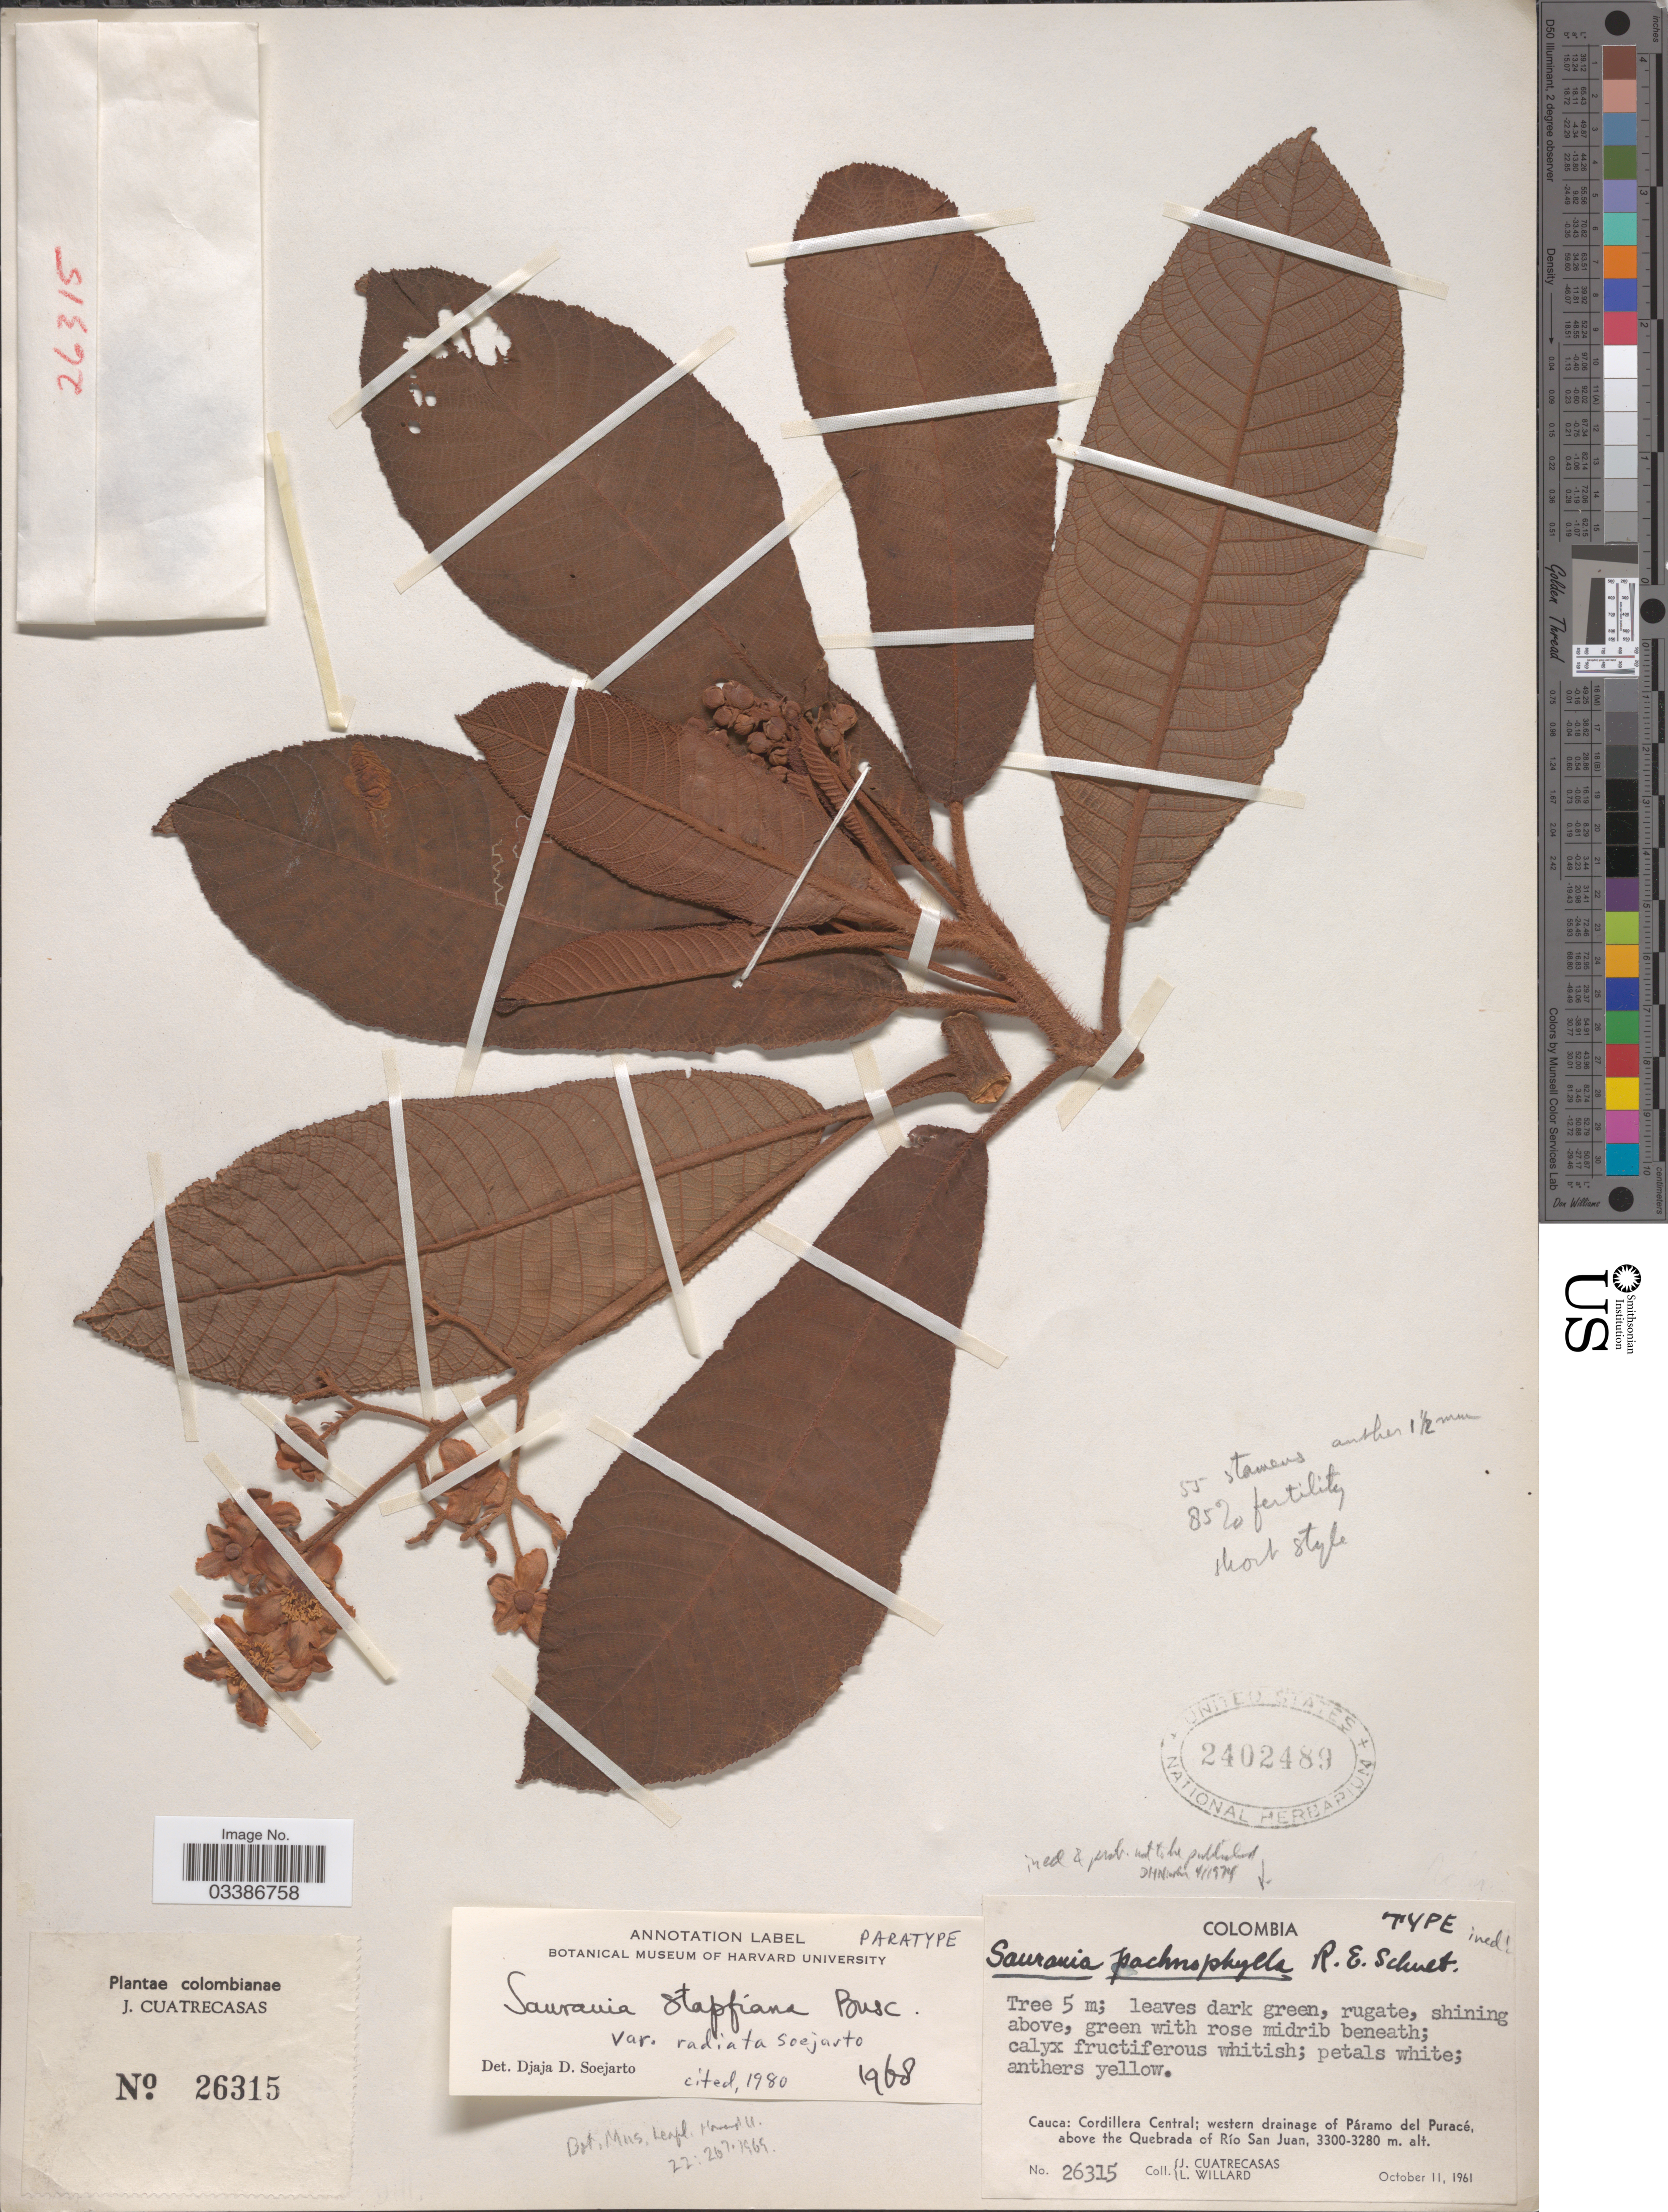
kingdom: Plantae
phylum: Tracheophyta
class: Magnoliopsida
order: Ericales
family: Actinidiaceae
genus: Saurauia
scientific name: Saurauia stapfiana var. radiata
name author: Soejarto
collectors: J. Cuatrecasas & L. Willard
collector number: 26315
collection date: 1961-10-11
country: Colombia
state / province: Cauca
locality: Cordillera Central; western drainage of Páramo del Puracé, above the Quebrada of Río San Juan.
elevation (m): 3280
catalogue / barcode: US 2402489